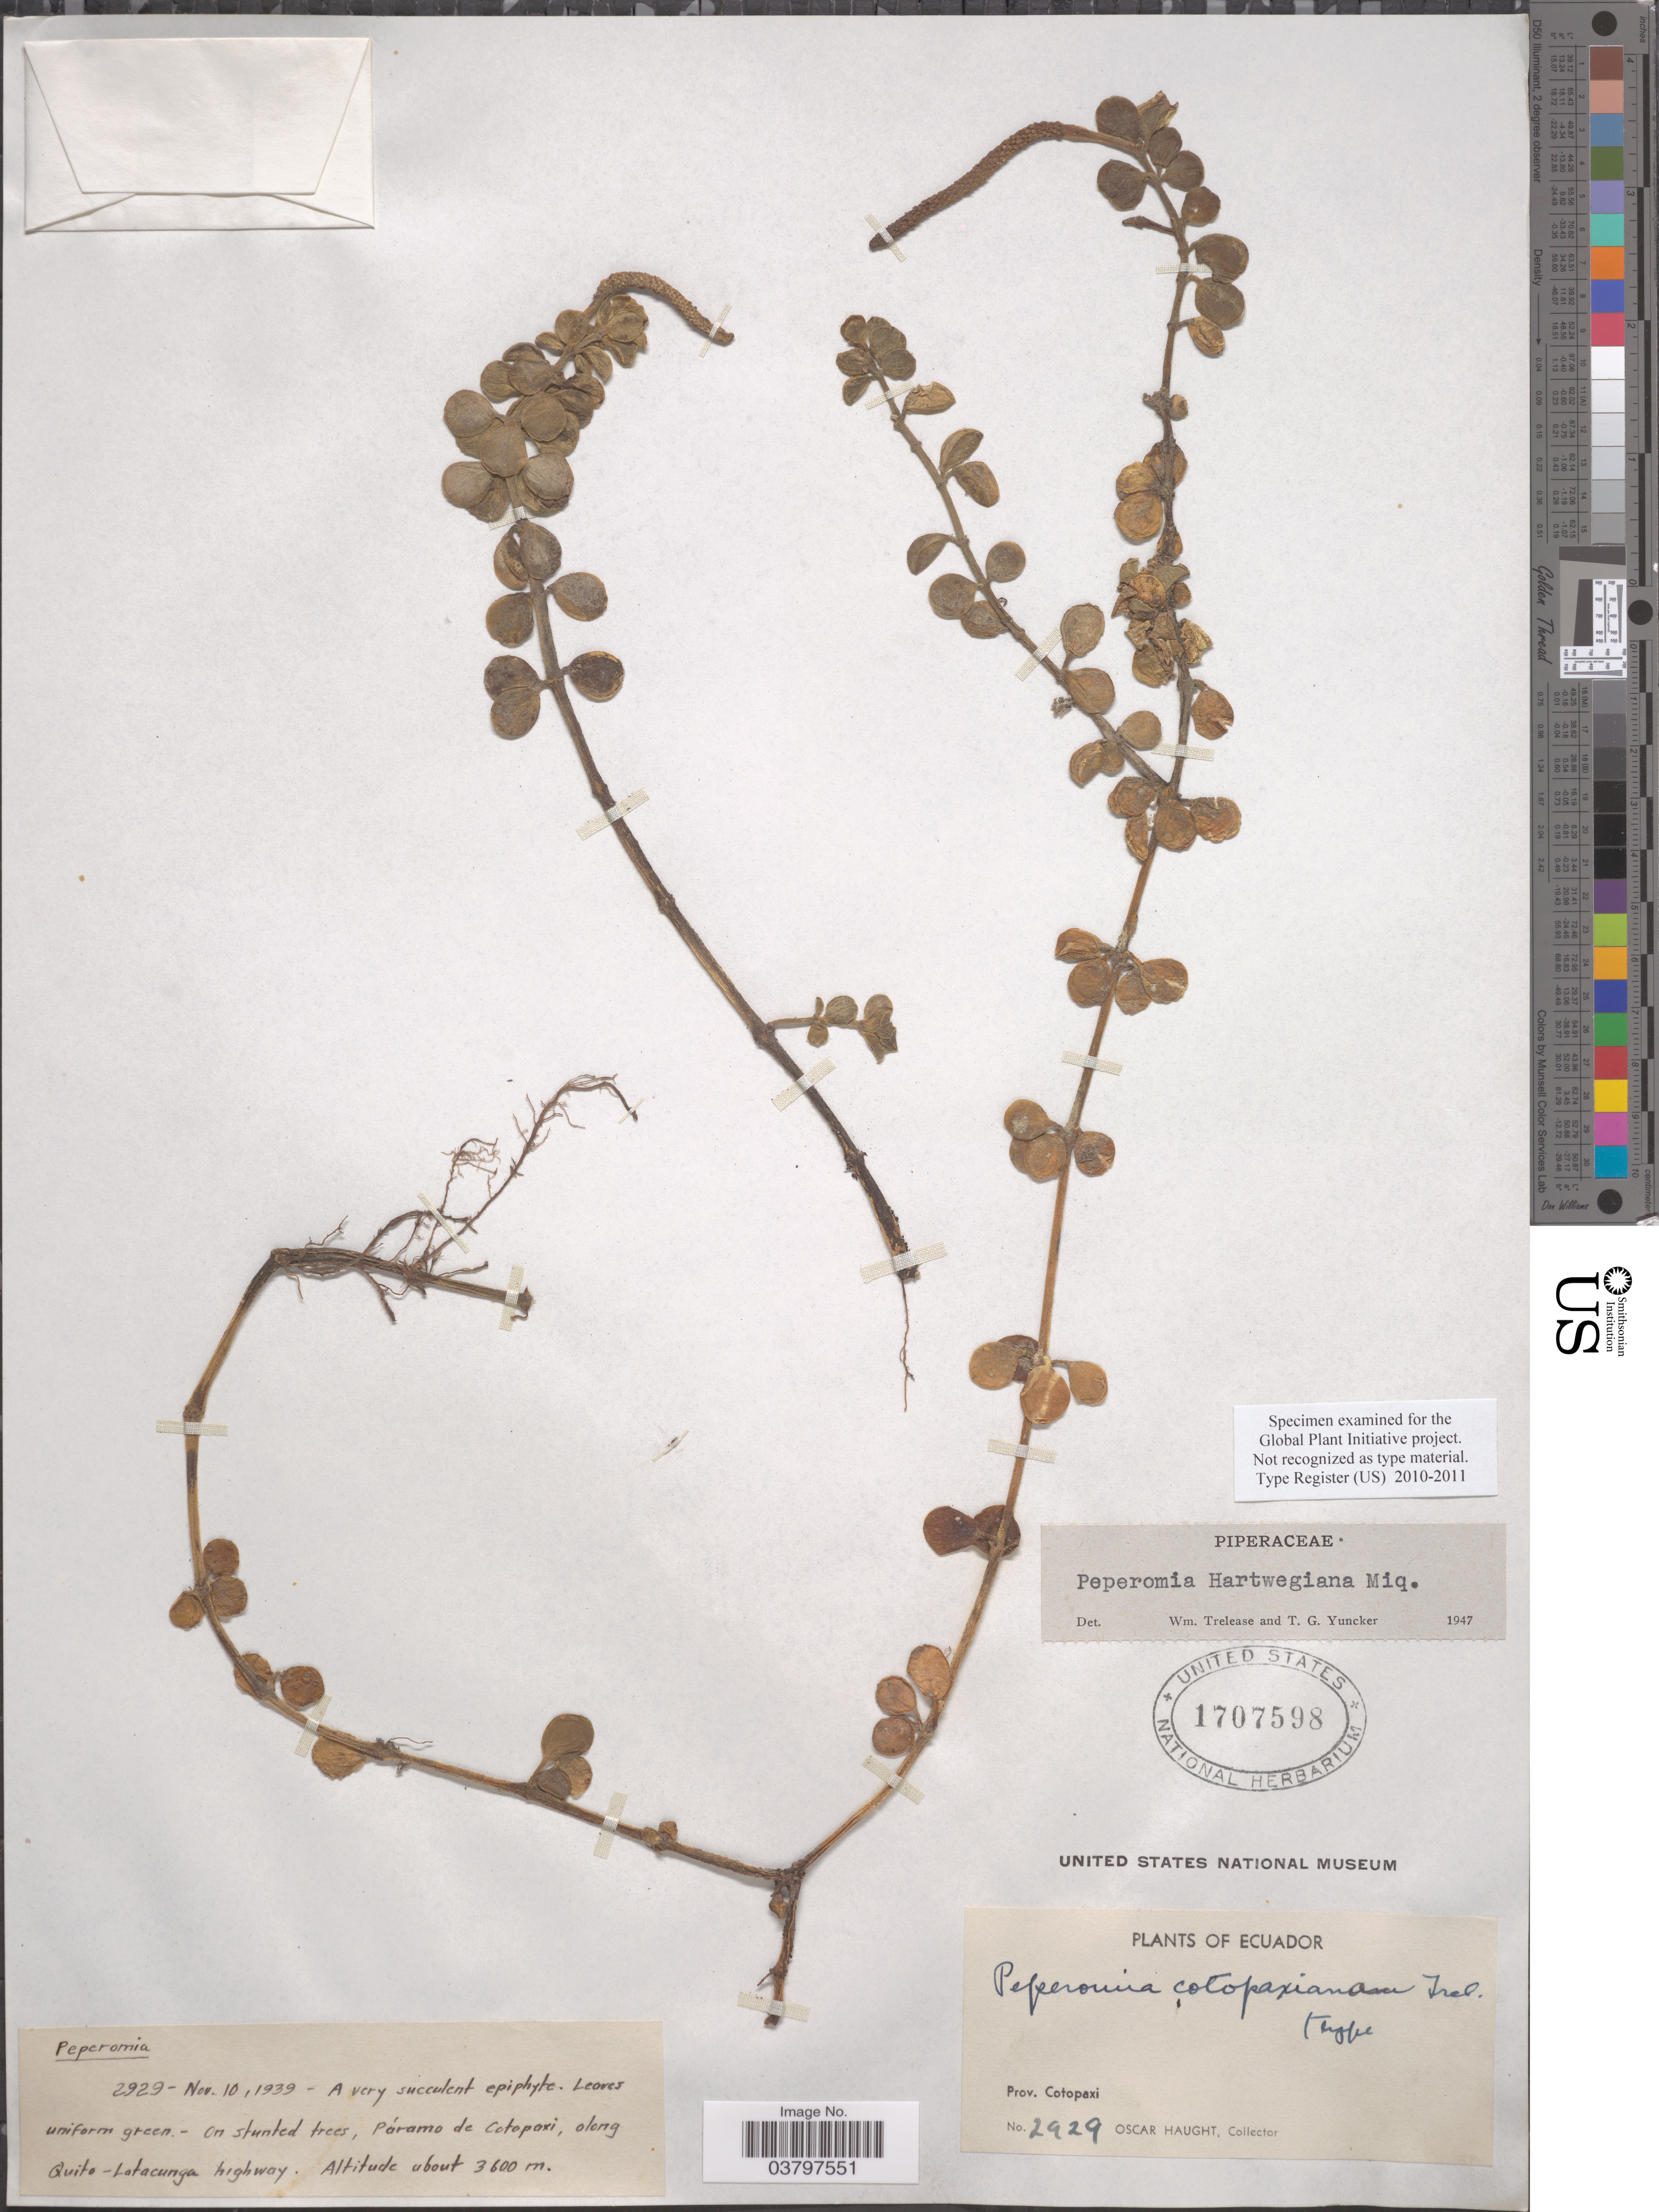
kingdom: Plantae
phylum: Tracheophyta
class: Magnoliopsida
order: Piperales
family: Piperaceae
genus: Peperomia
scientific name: Peperomia hartwegiana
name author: Miq.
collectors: O. L. Haught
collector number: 2929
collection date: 1939-11-10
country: Ecuador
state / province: Cotopaxi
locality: Páramo de Cotopaxi, along Quito-Latacunga highway.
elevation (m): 3600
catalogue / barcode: US 1707598